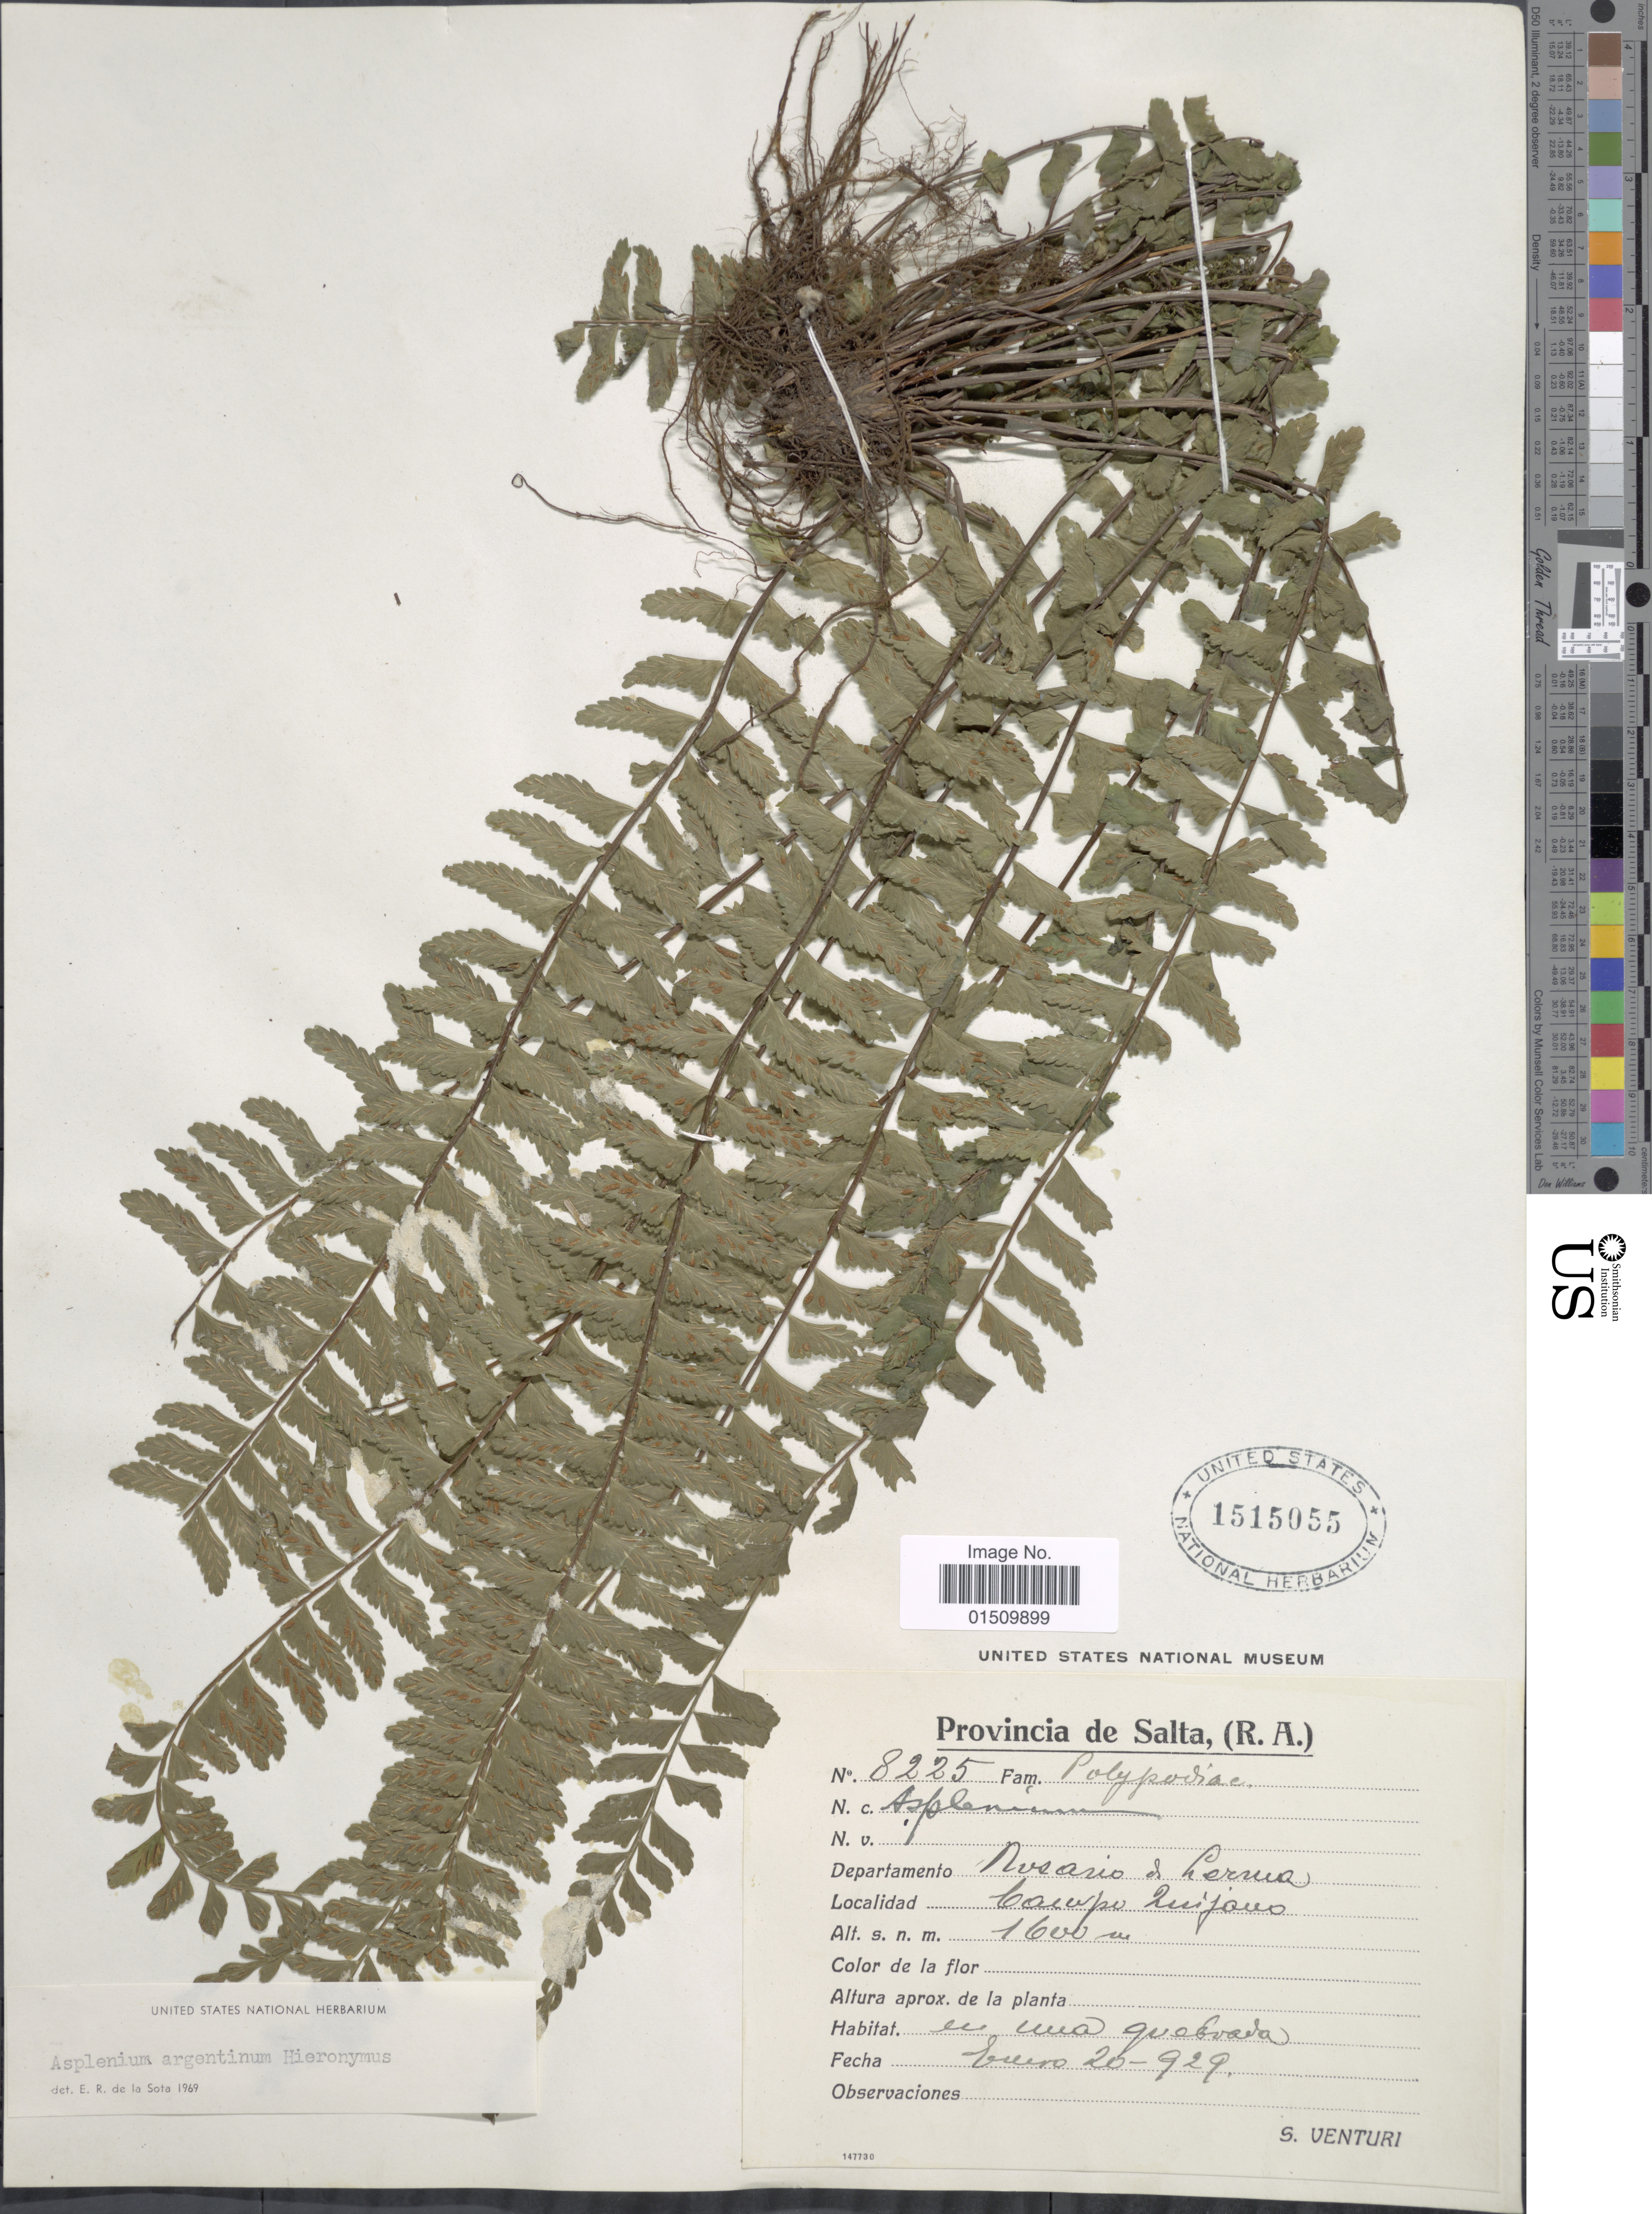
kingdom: Plantae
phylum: Tracheophyta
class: Polypodiopsida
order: Polypodiales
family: Aspleniaceae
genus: Asplenium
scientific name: Asplenium argentinum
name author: Hieron.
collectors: S. Venturi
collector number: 8225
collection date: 1929-01-26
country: Argentina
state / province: Salta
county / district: Rosario de Lerma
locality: Campo Quijano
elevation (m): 1600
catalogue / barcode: US 1515055